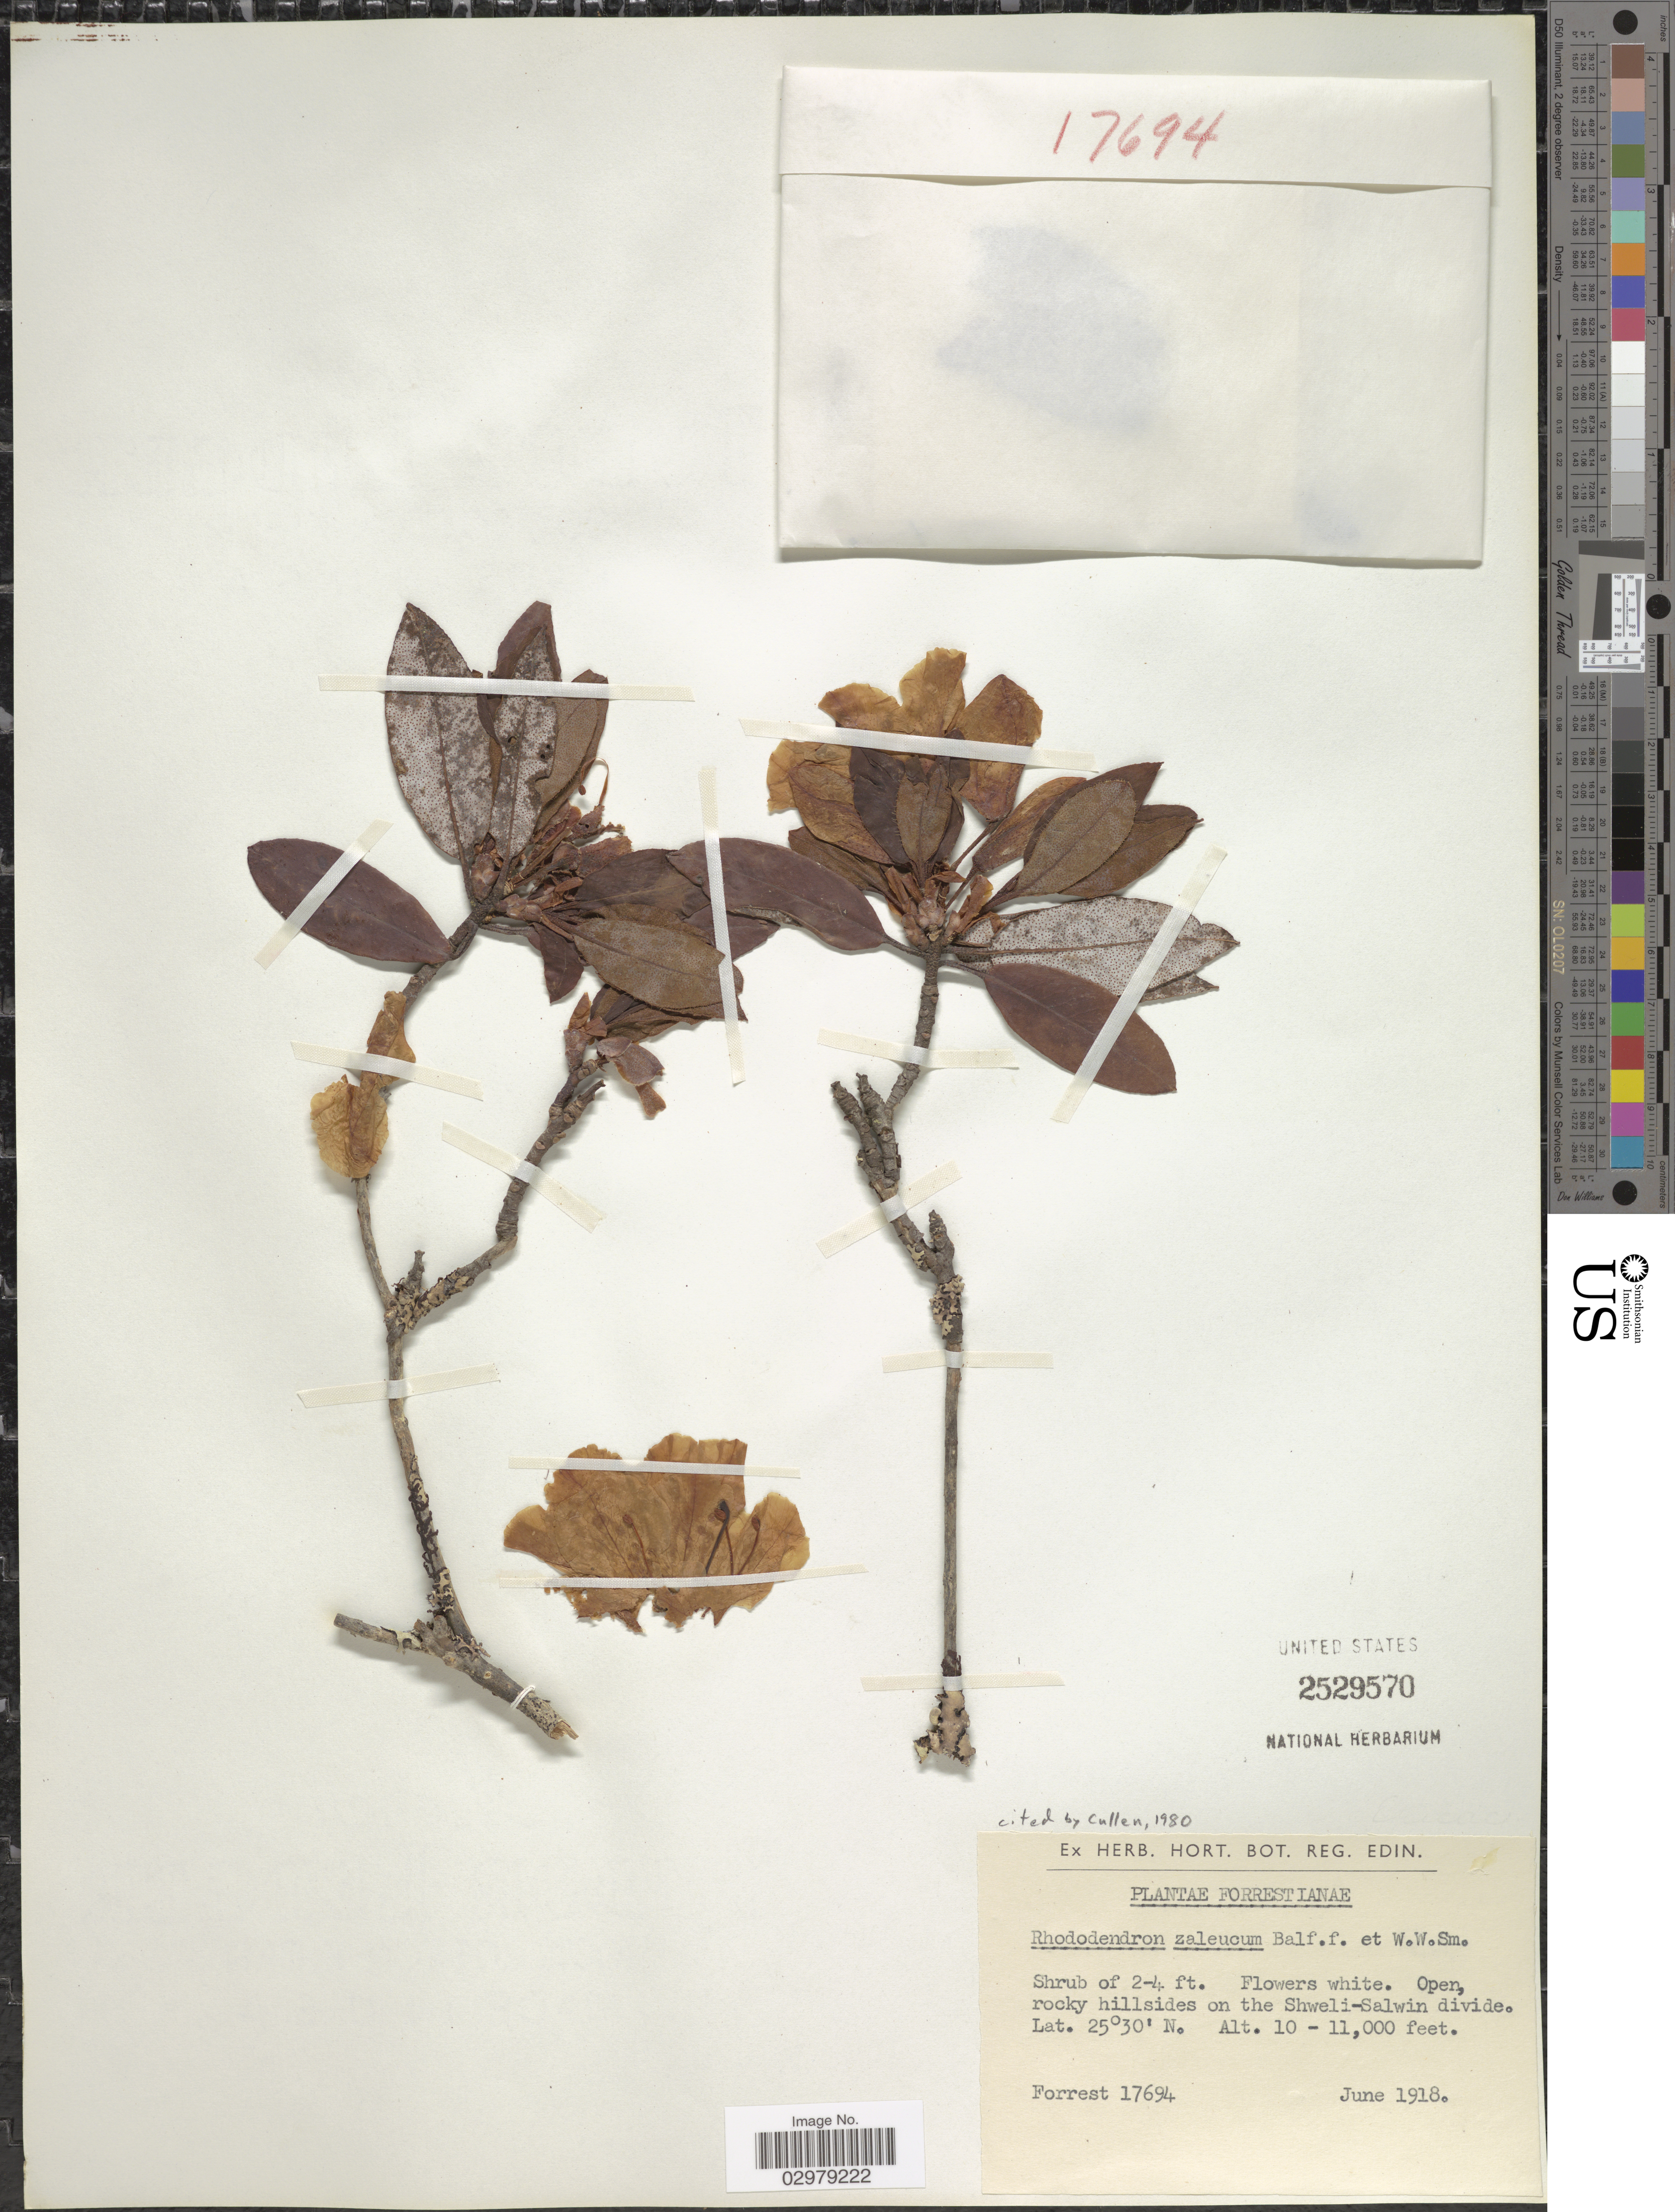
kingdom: Plantae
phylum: Tracheophyta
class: Magnoliopsida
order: Ericales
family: Ericaceae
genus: Rhododendron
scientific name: Rhododendron zaleucum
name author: Balf. f. & W.W. Sm.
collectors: -. Forrest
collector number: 17694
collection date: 1918-06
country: China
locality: Open, rocky hillsides on the Shweli-Salwin divide.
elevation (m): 3048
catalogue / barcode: US 2529570